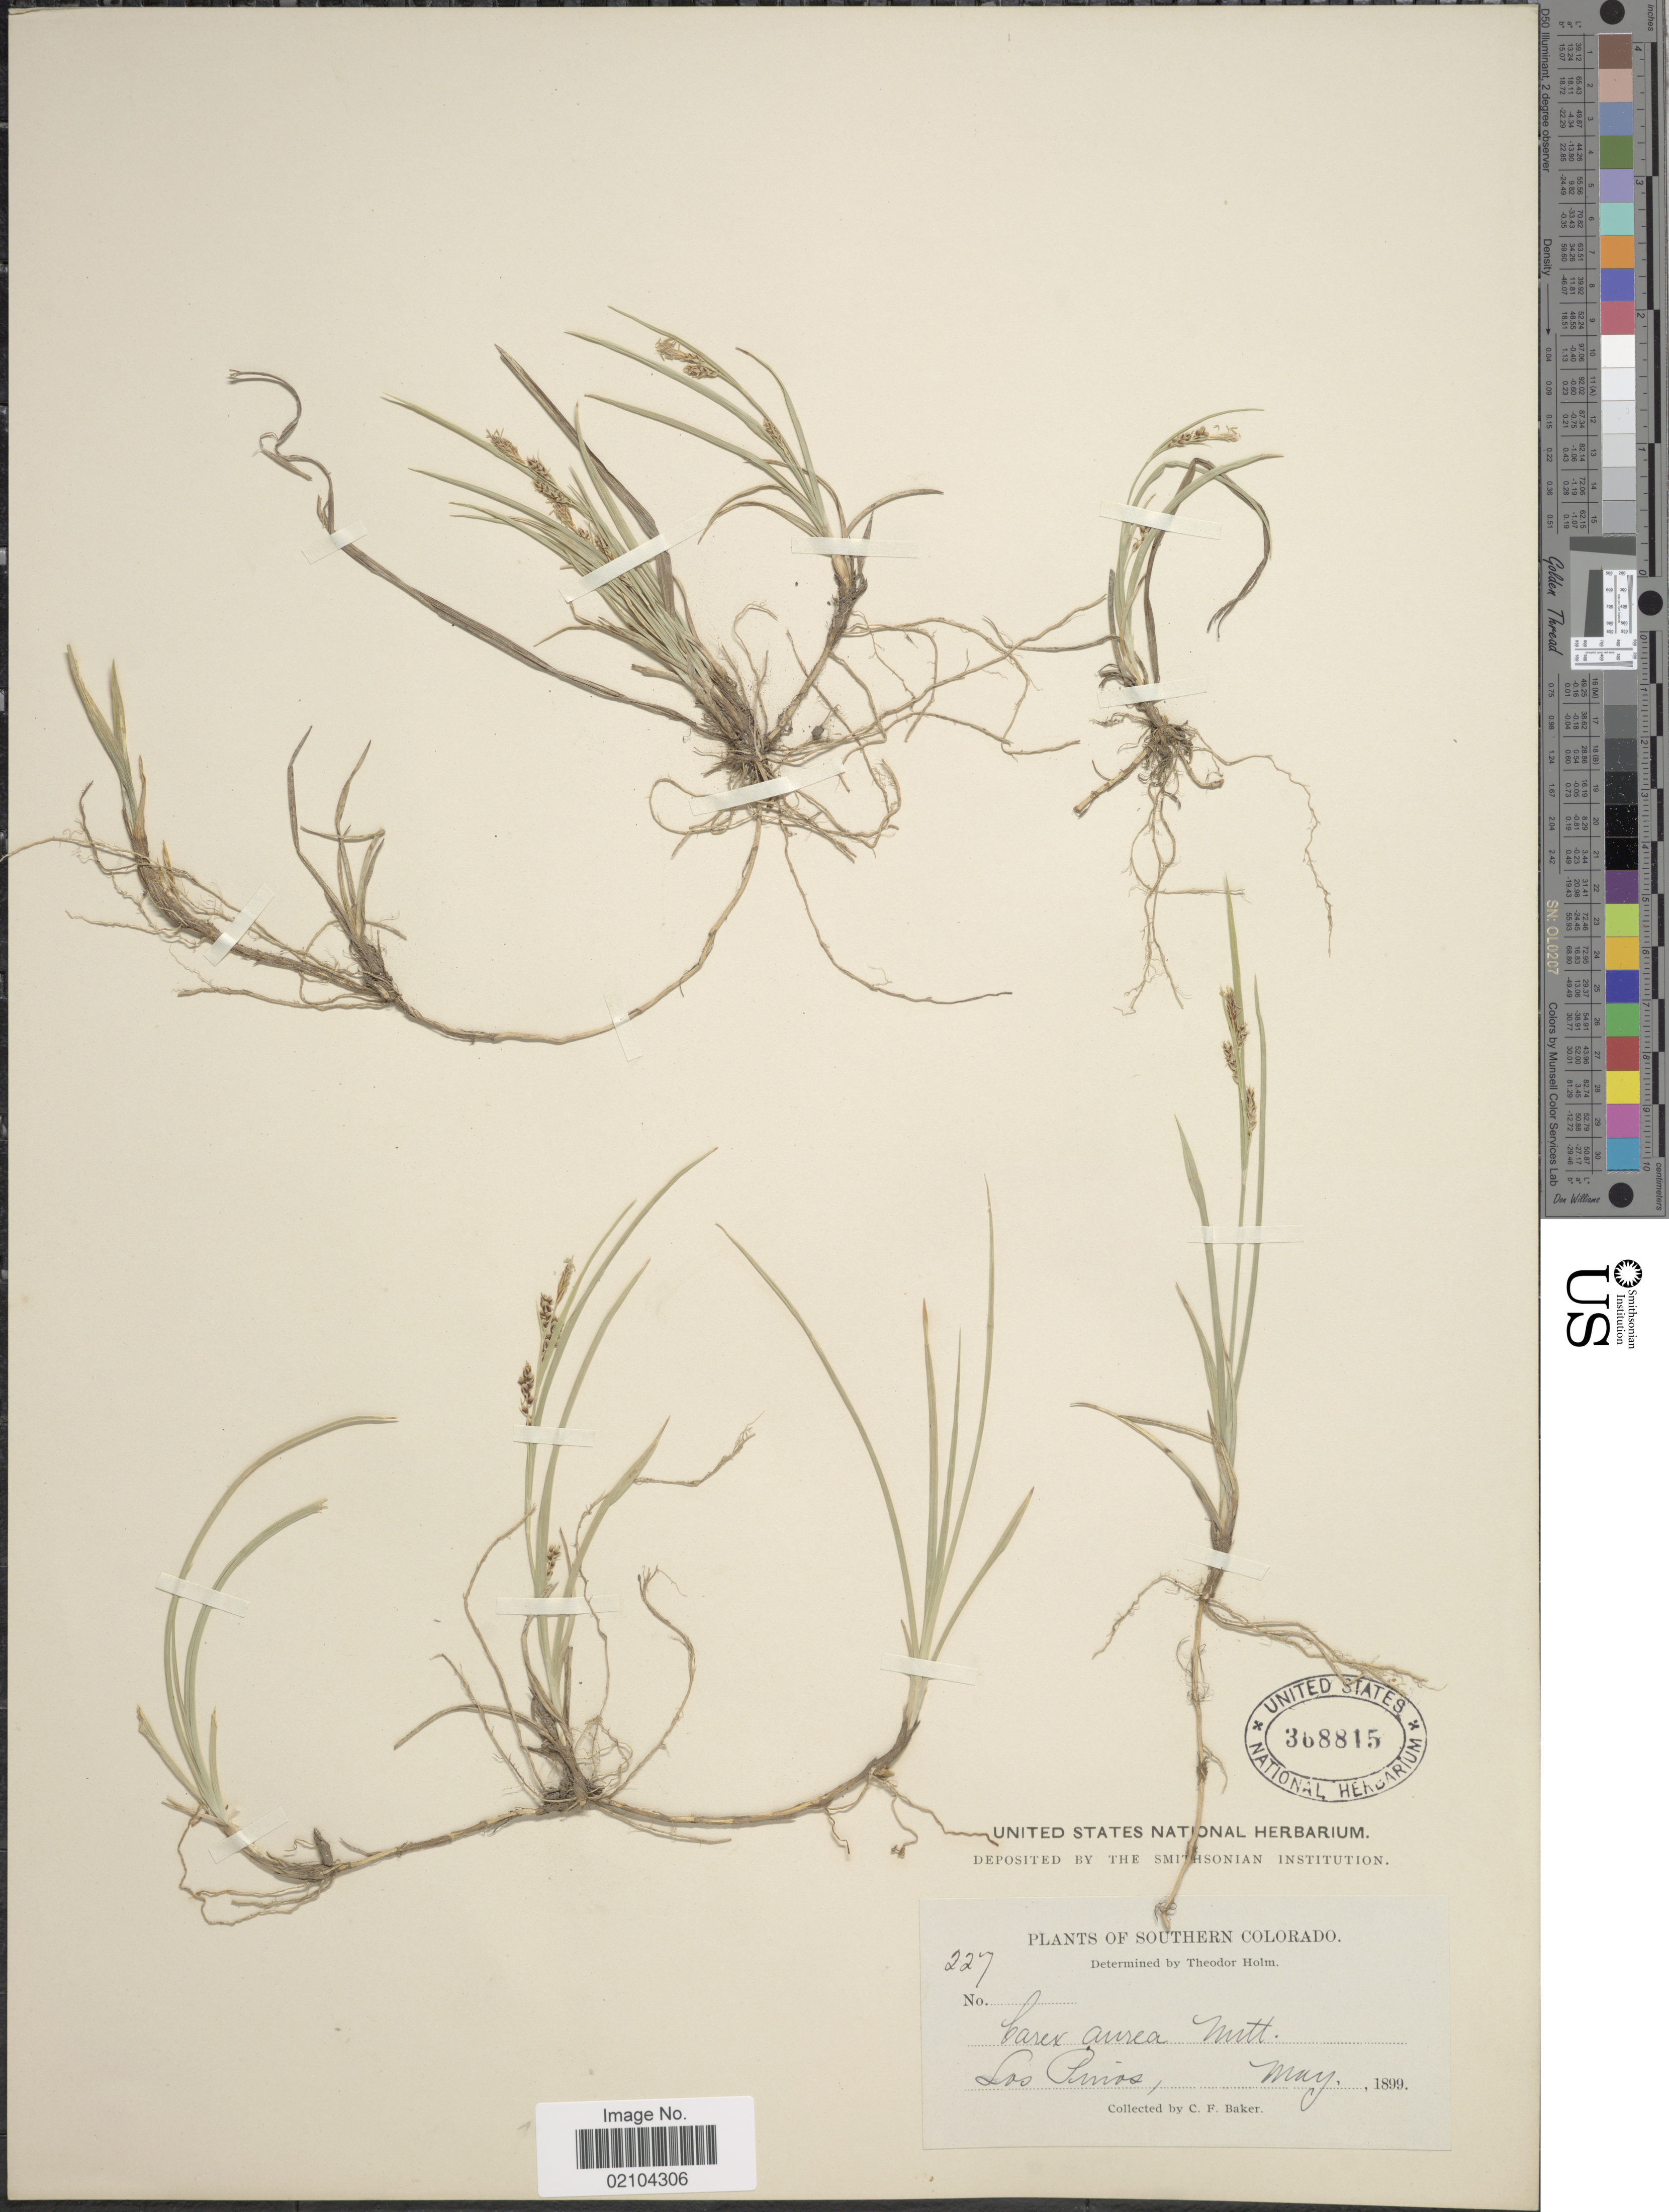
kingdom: Plantae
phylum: Tracheophyta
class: Liliopsida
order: Poales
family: Cyperaceae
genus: Carex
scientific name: Carex aurea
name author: Nutt.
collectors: C. F. Baker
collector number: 227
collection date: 1899-05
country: United States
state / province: Colorado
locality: Southern Colorado. Los Pinos.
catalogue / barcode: US 368815